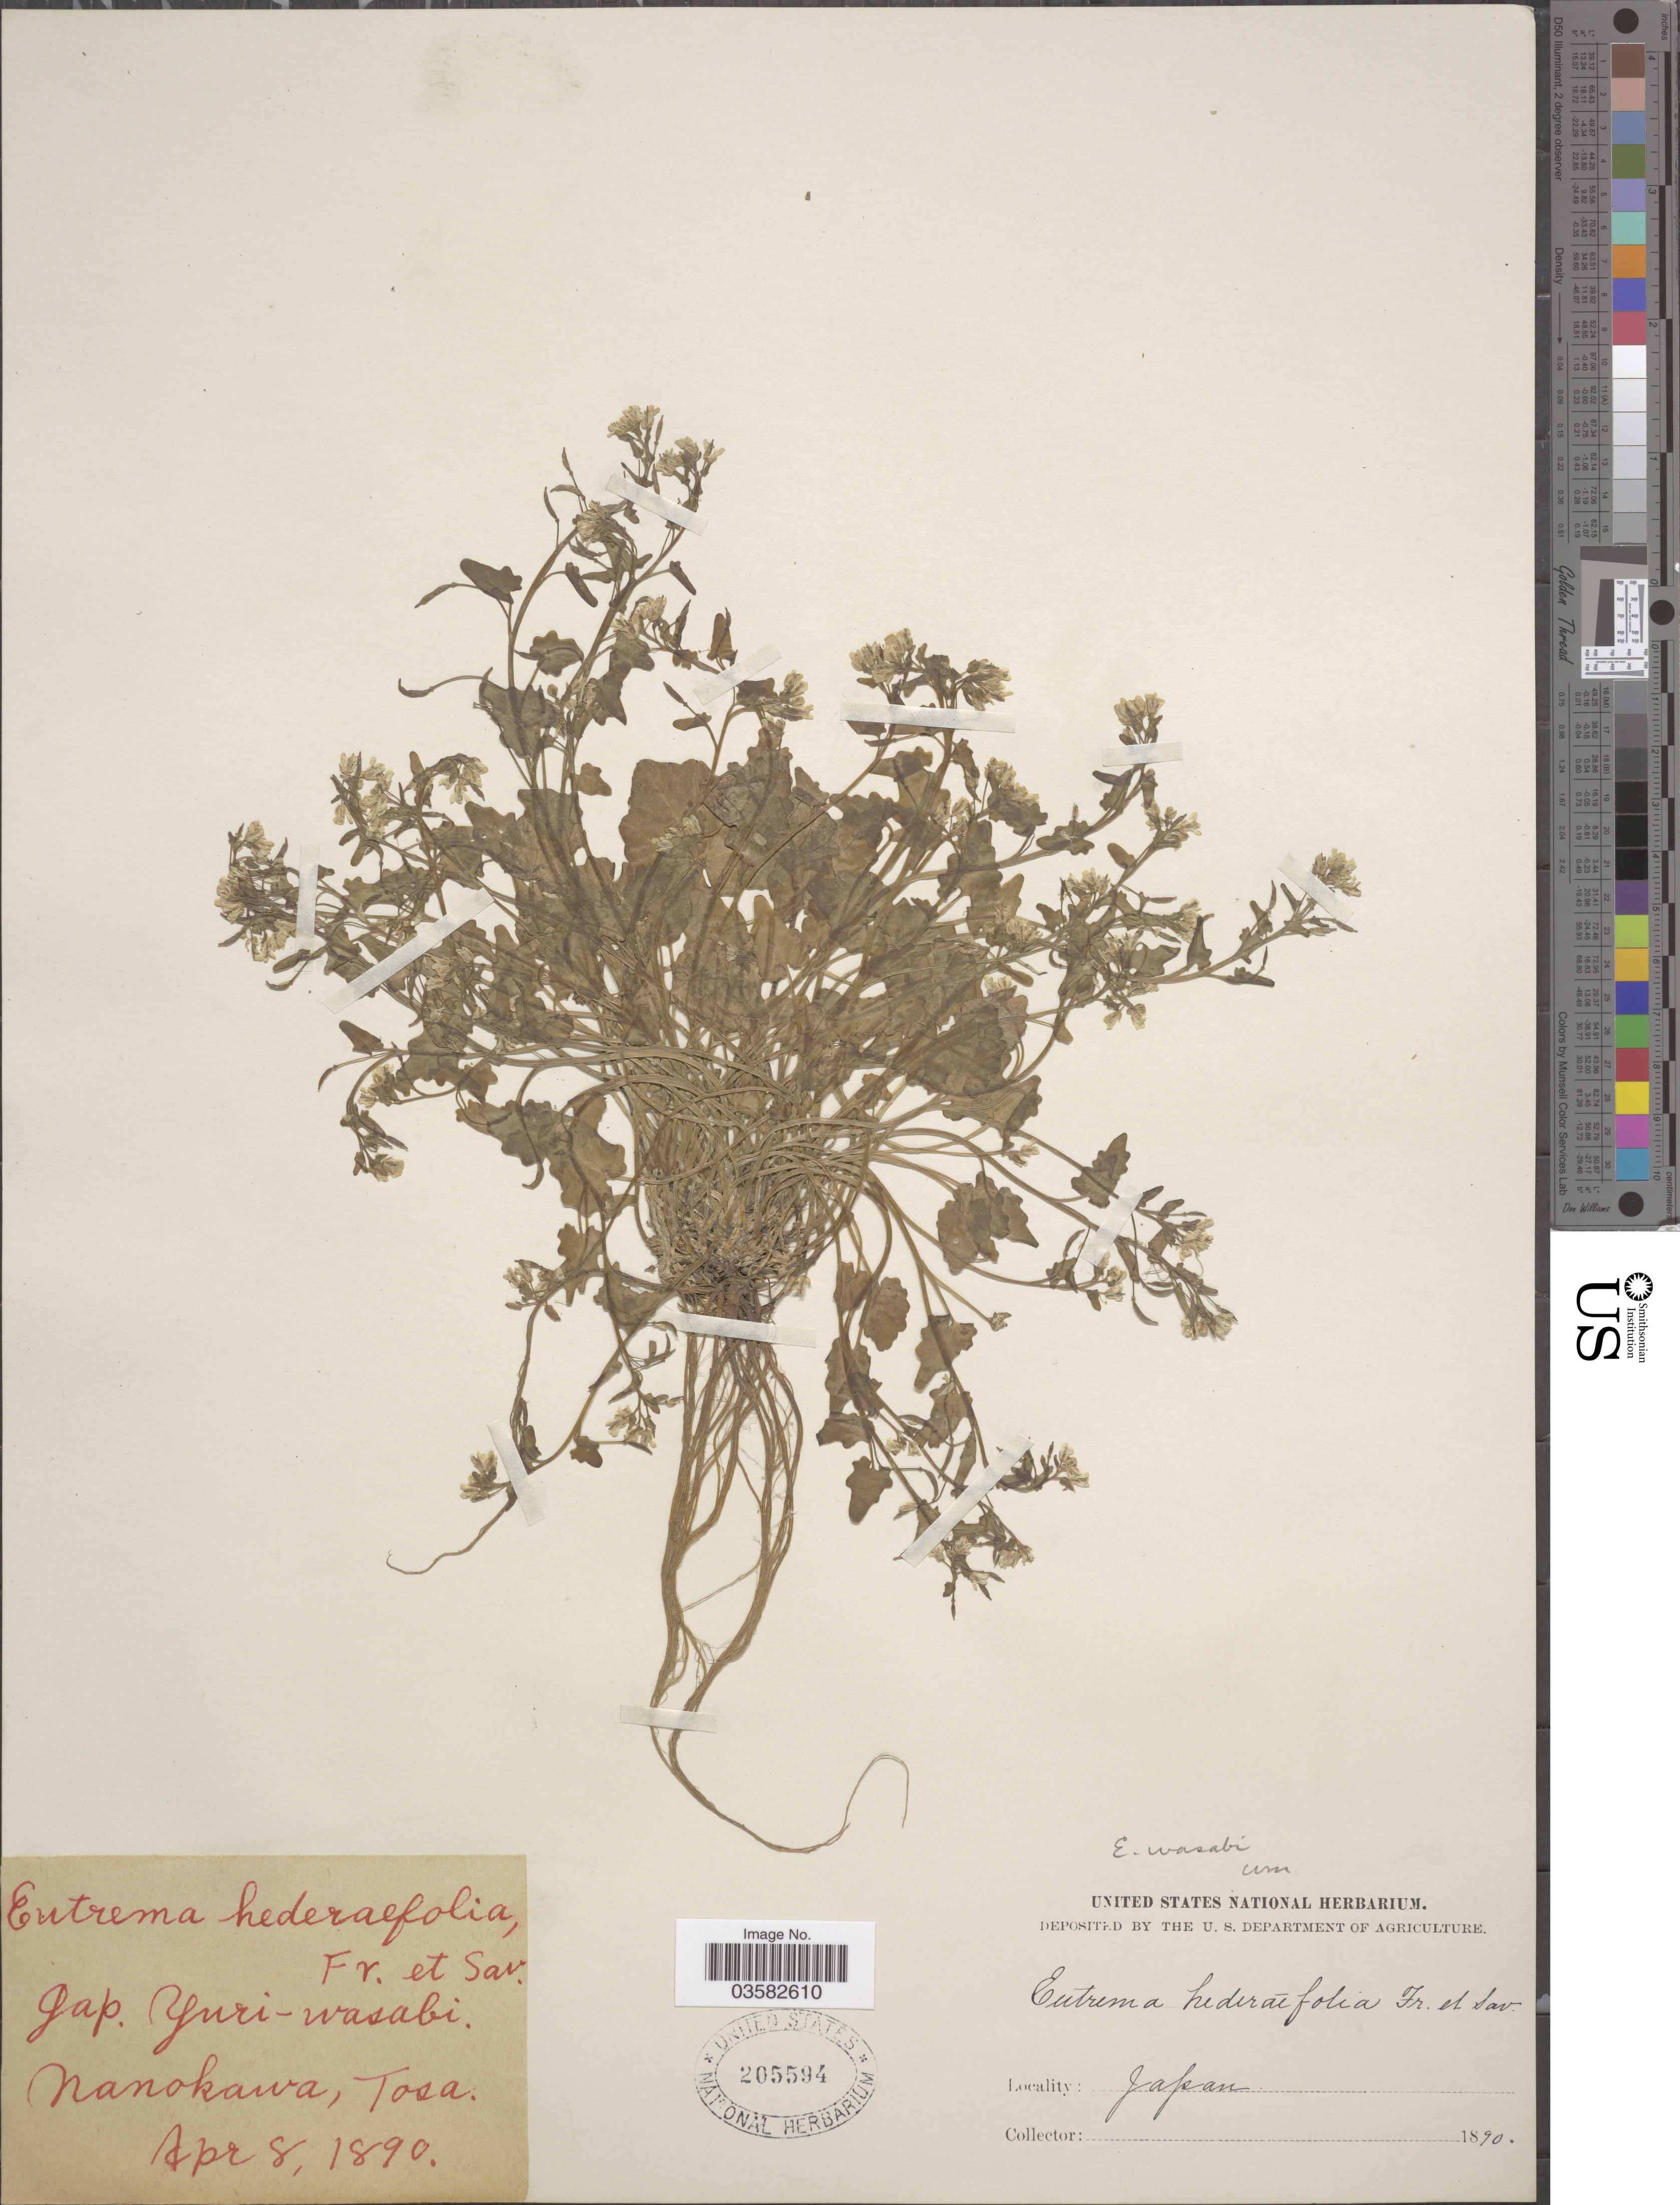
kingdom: Plantae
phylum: Tracheophyta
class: Magnoliopsida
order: Brassicales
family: Brassicaceae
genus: Eutrema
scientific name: Eutrema japonicum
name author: (Miq.) Koidz.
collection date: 1890-04-08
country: Japan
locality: Nanokawa, Tosa.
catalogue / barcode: US 205594